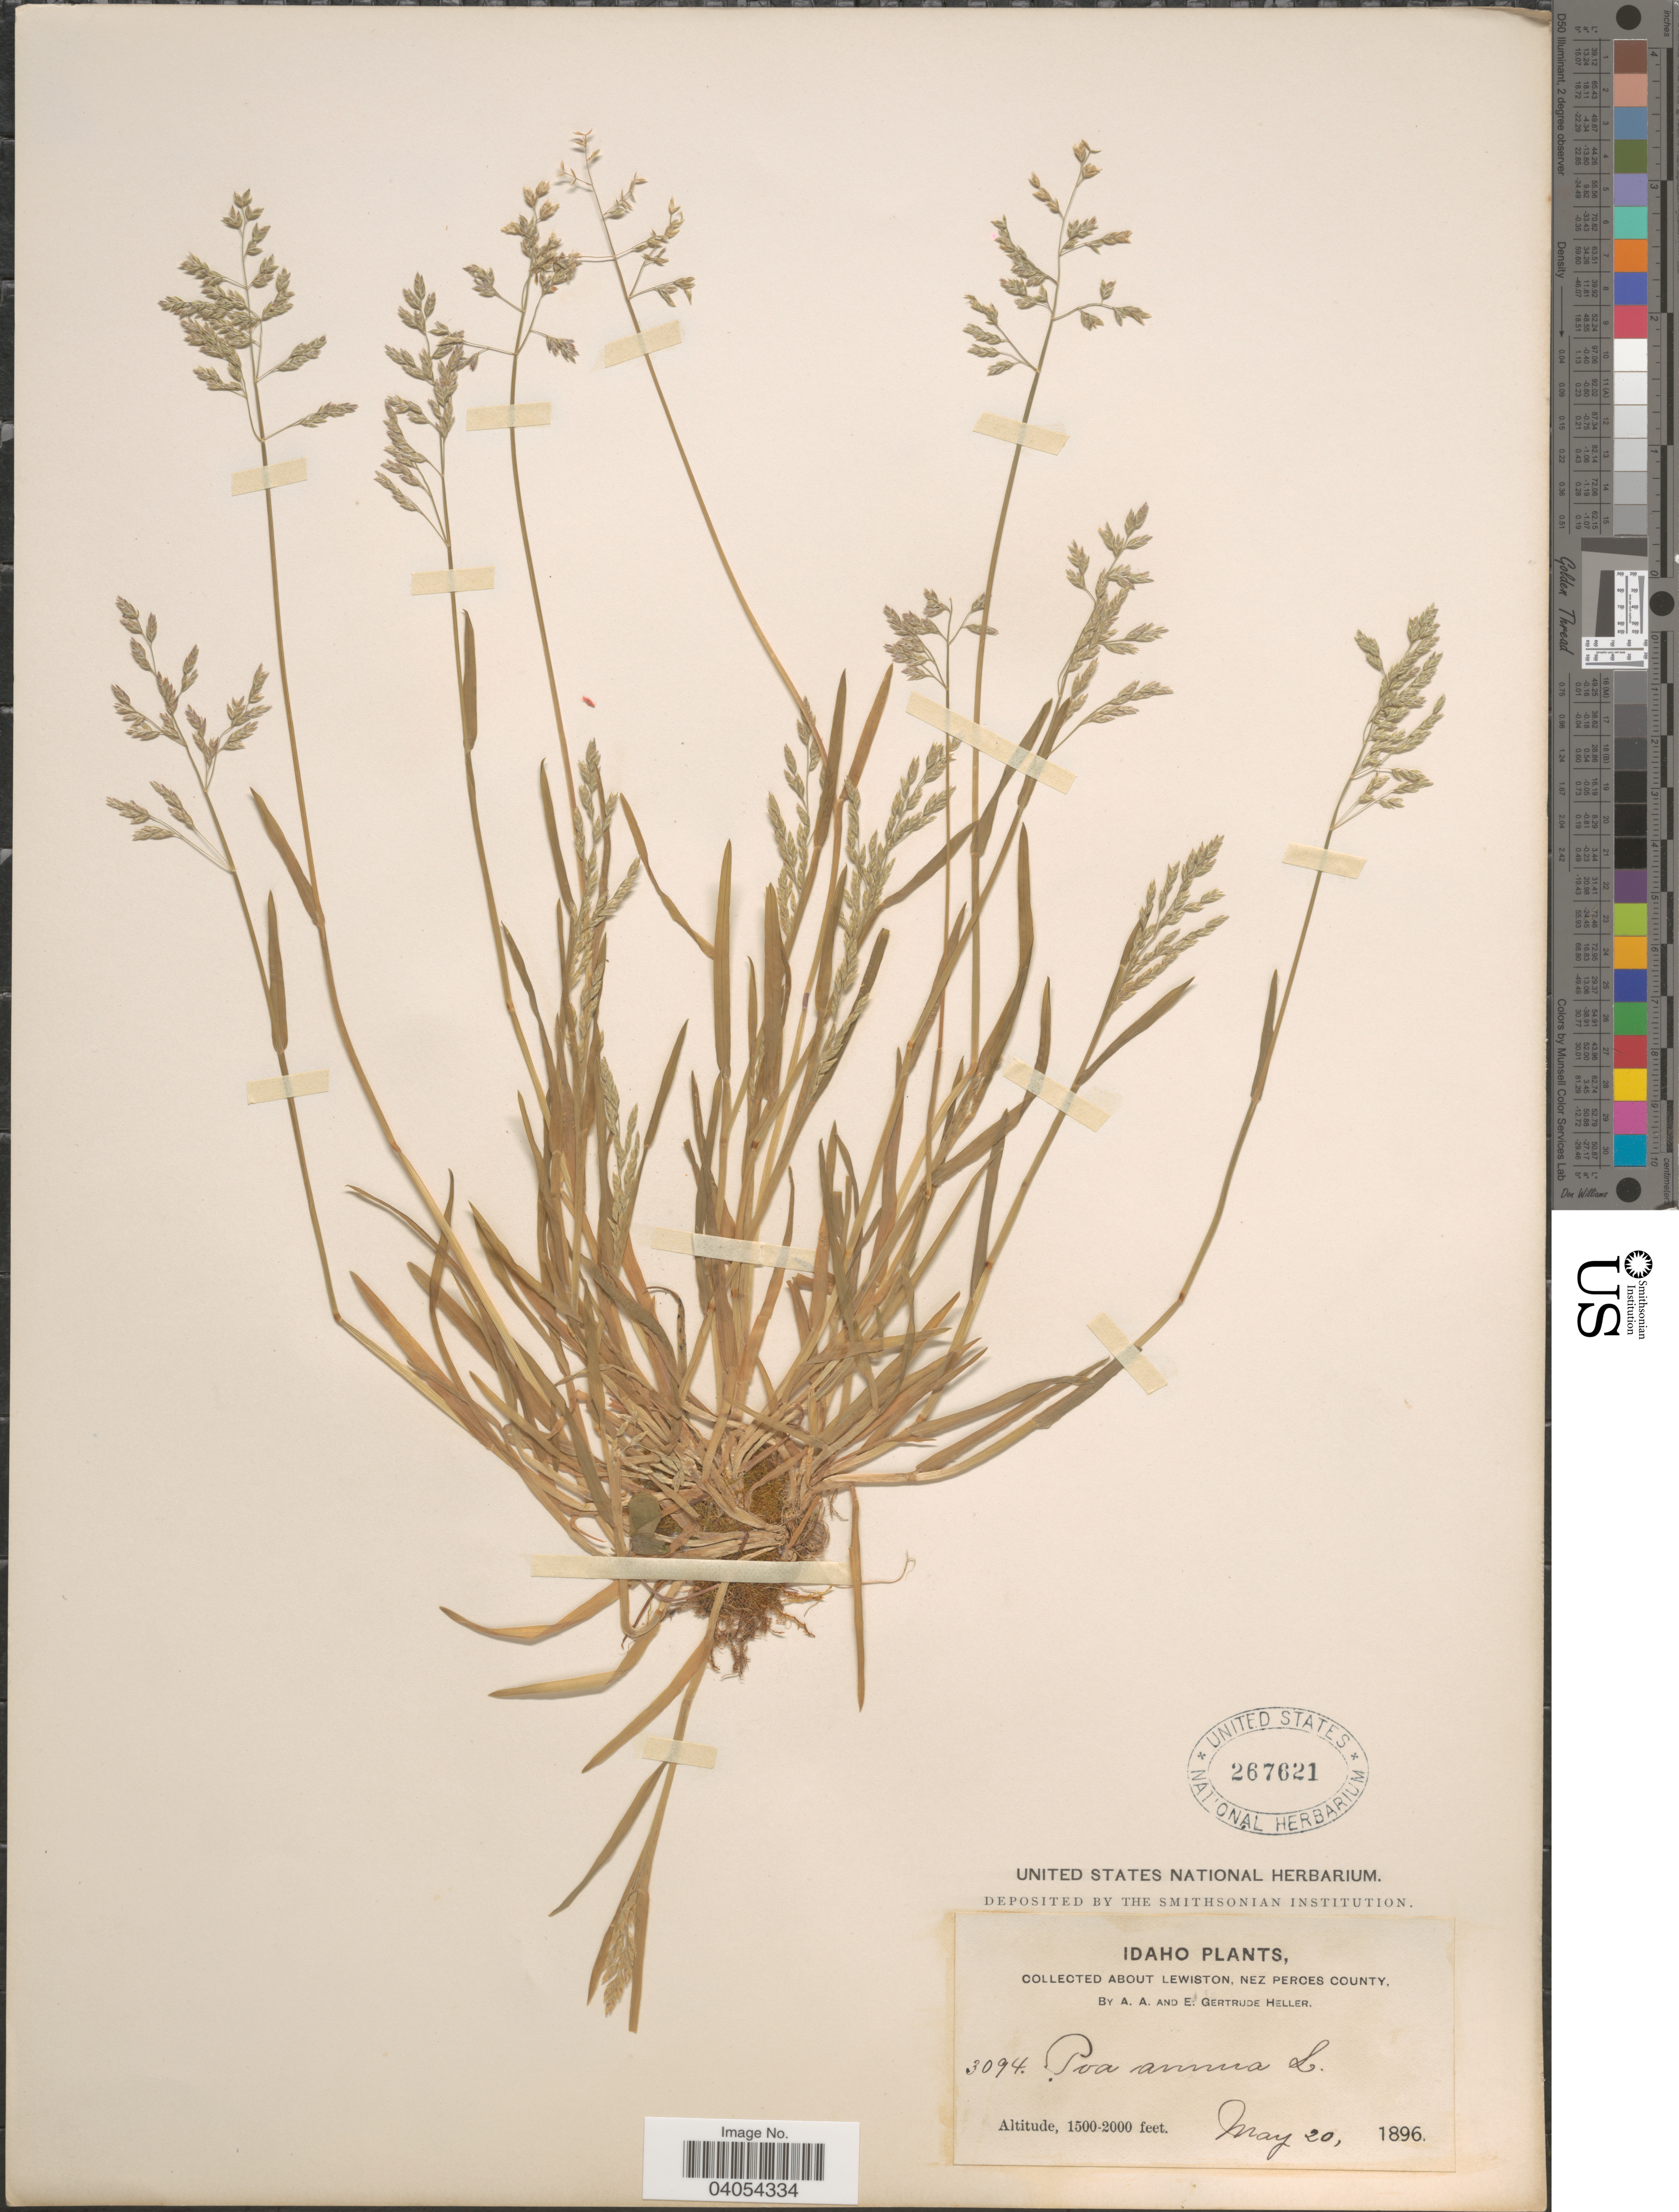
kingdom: Plantae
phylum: Tracheophyta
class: Liliopsida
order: Poales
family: Poaceae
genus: Poa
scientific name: Poa annua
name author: L.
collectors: A. A. Heller & E. G. Heller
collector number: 3094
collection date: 1896-05-20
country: United States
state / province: Idaho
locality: About Lewiston, Nez Perces County.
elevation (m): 457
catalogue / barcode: US 267621